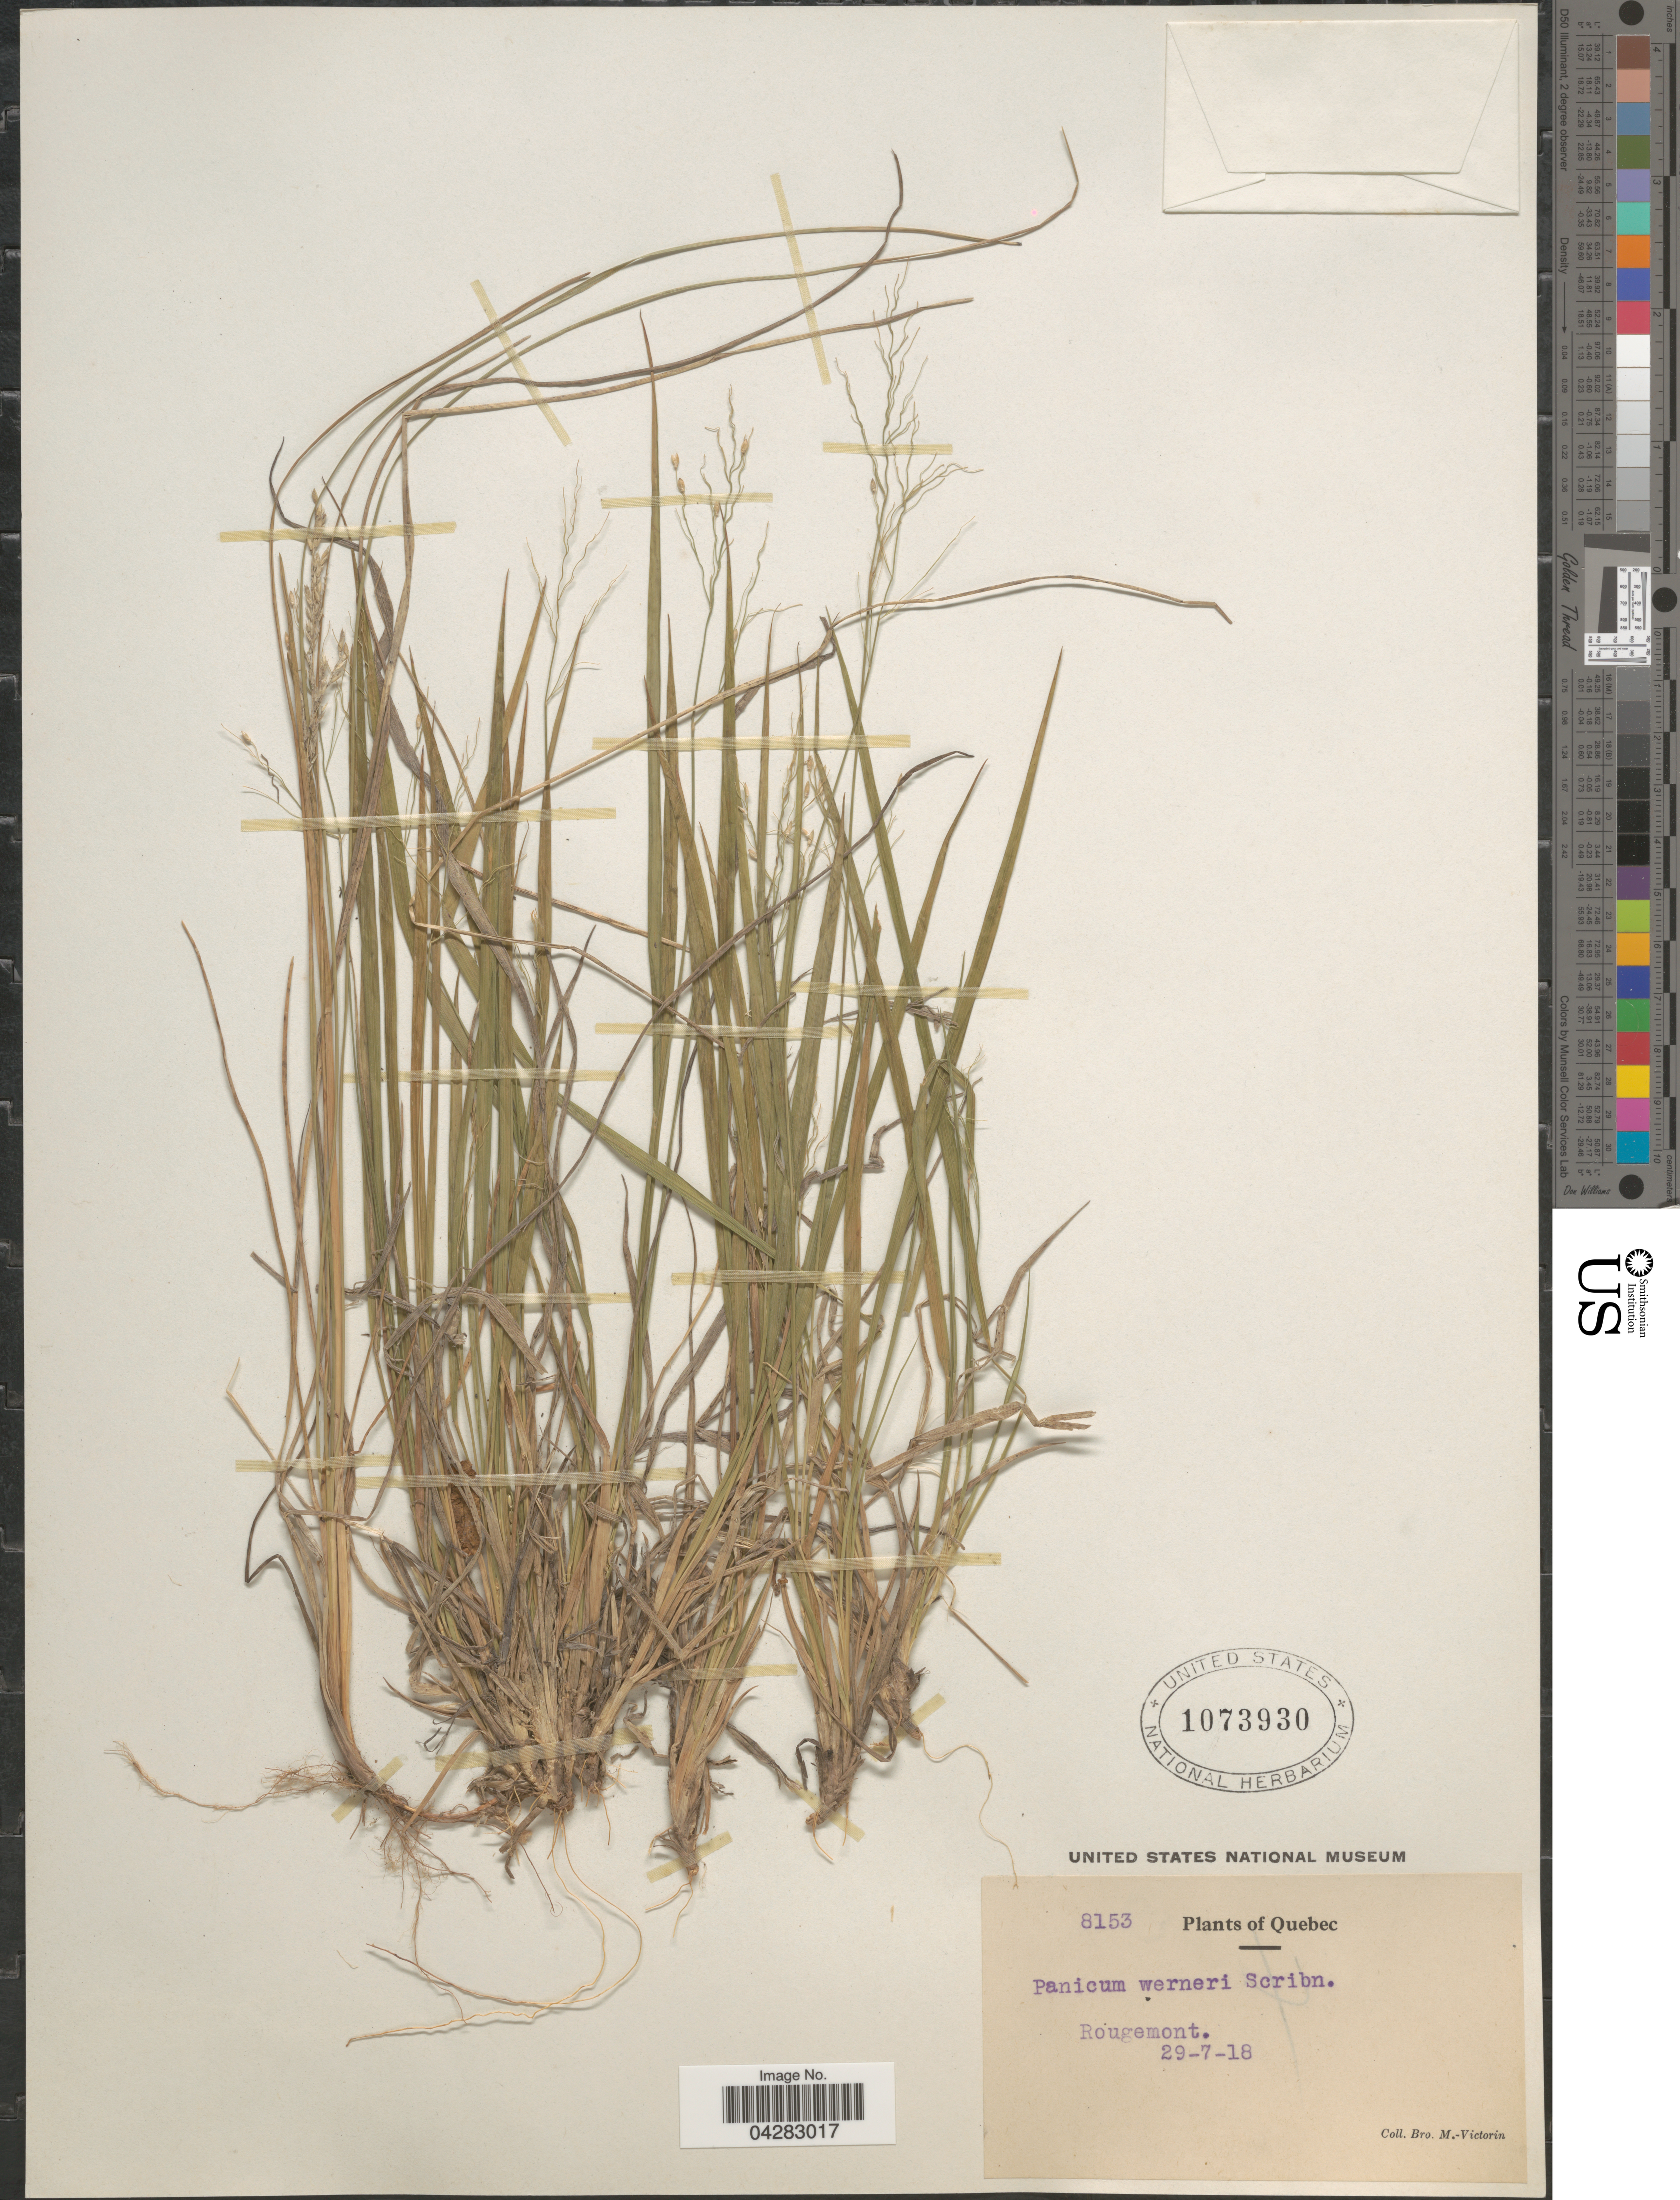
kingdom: Plantae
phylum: Tracheophyta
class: Liliopsida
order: Poales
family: Poaceae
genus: Dichanthelium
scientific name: Dichanthelium linearifolium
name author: (Scribn.) Gould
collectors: Fr. Marie-Victorin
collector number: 8153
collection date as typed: Transcribed d/m/y: 29/7/18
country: Canada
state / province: Quebec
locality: Roguemont.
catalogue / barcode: US 1073930